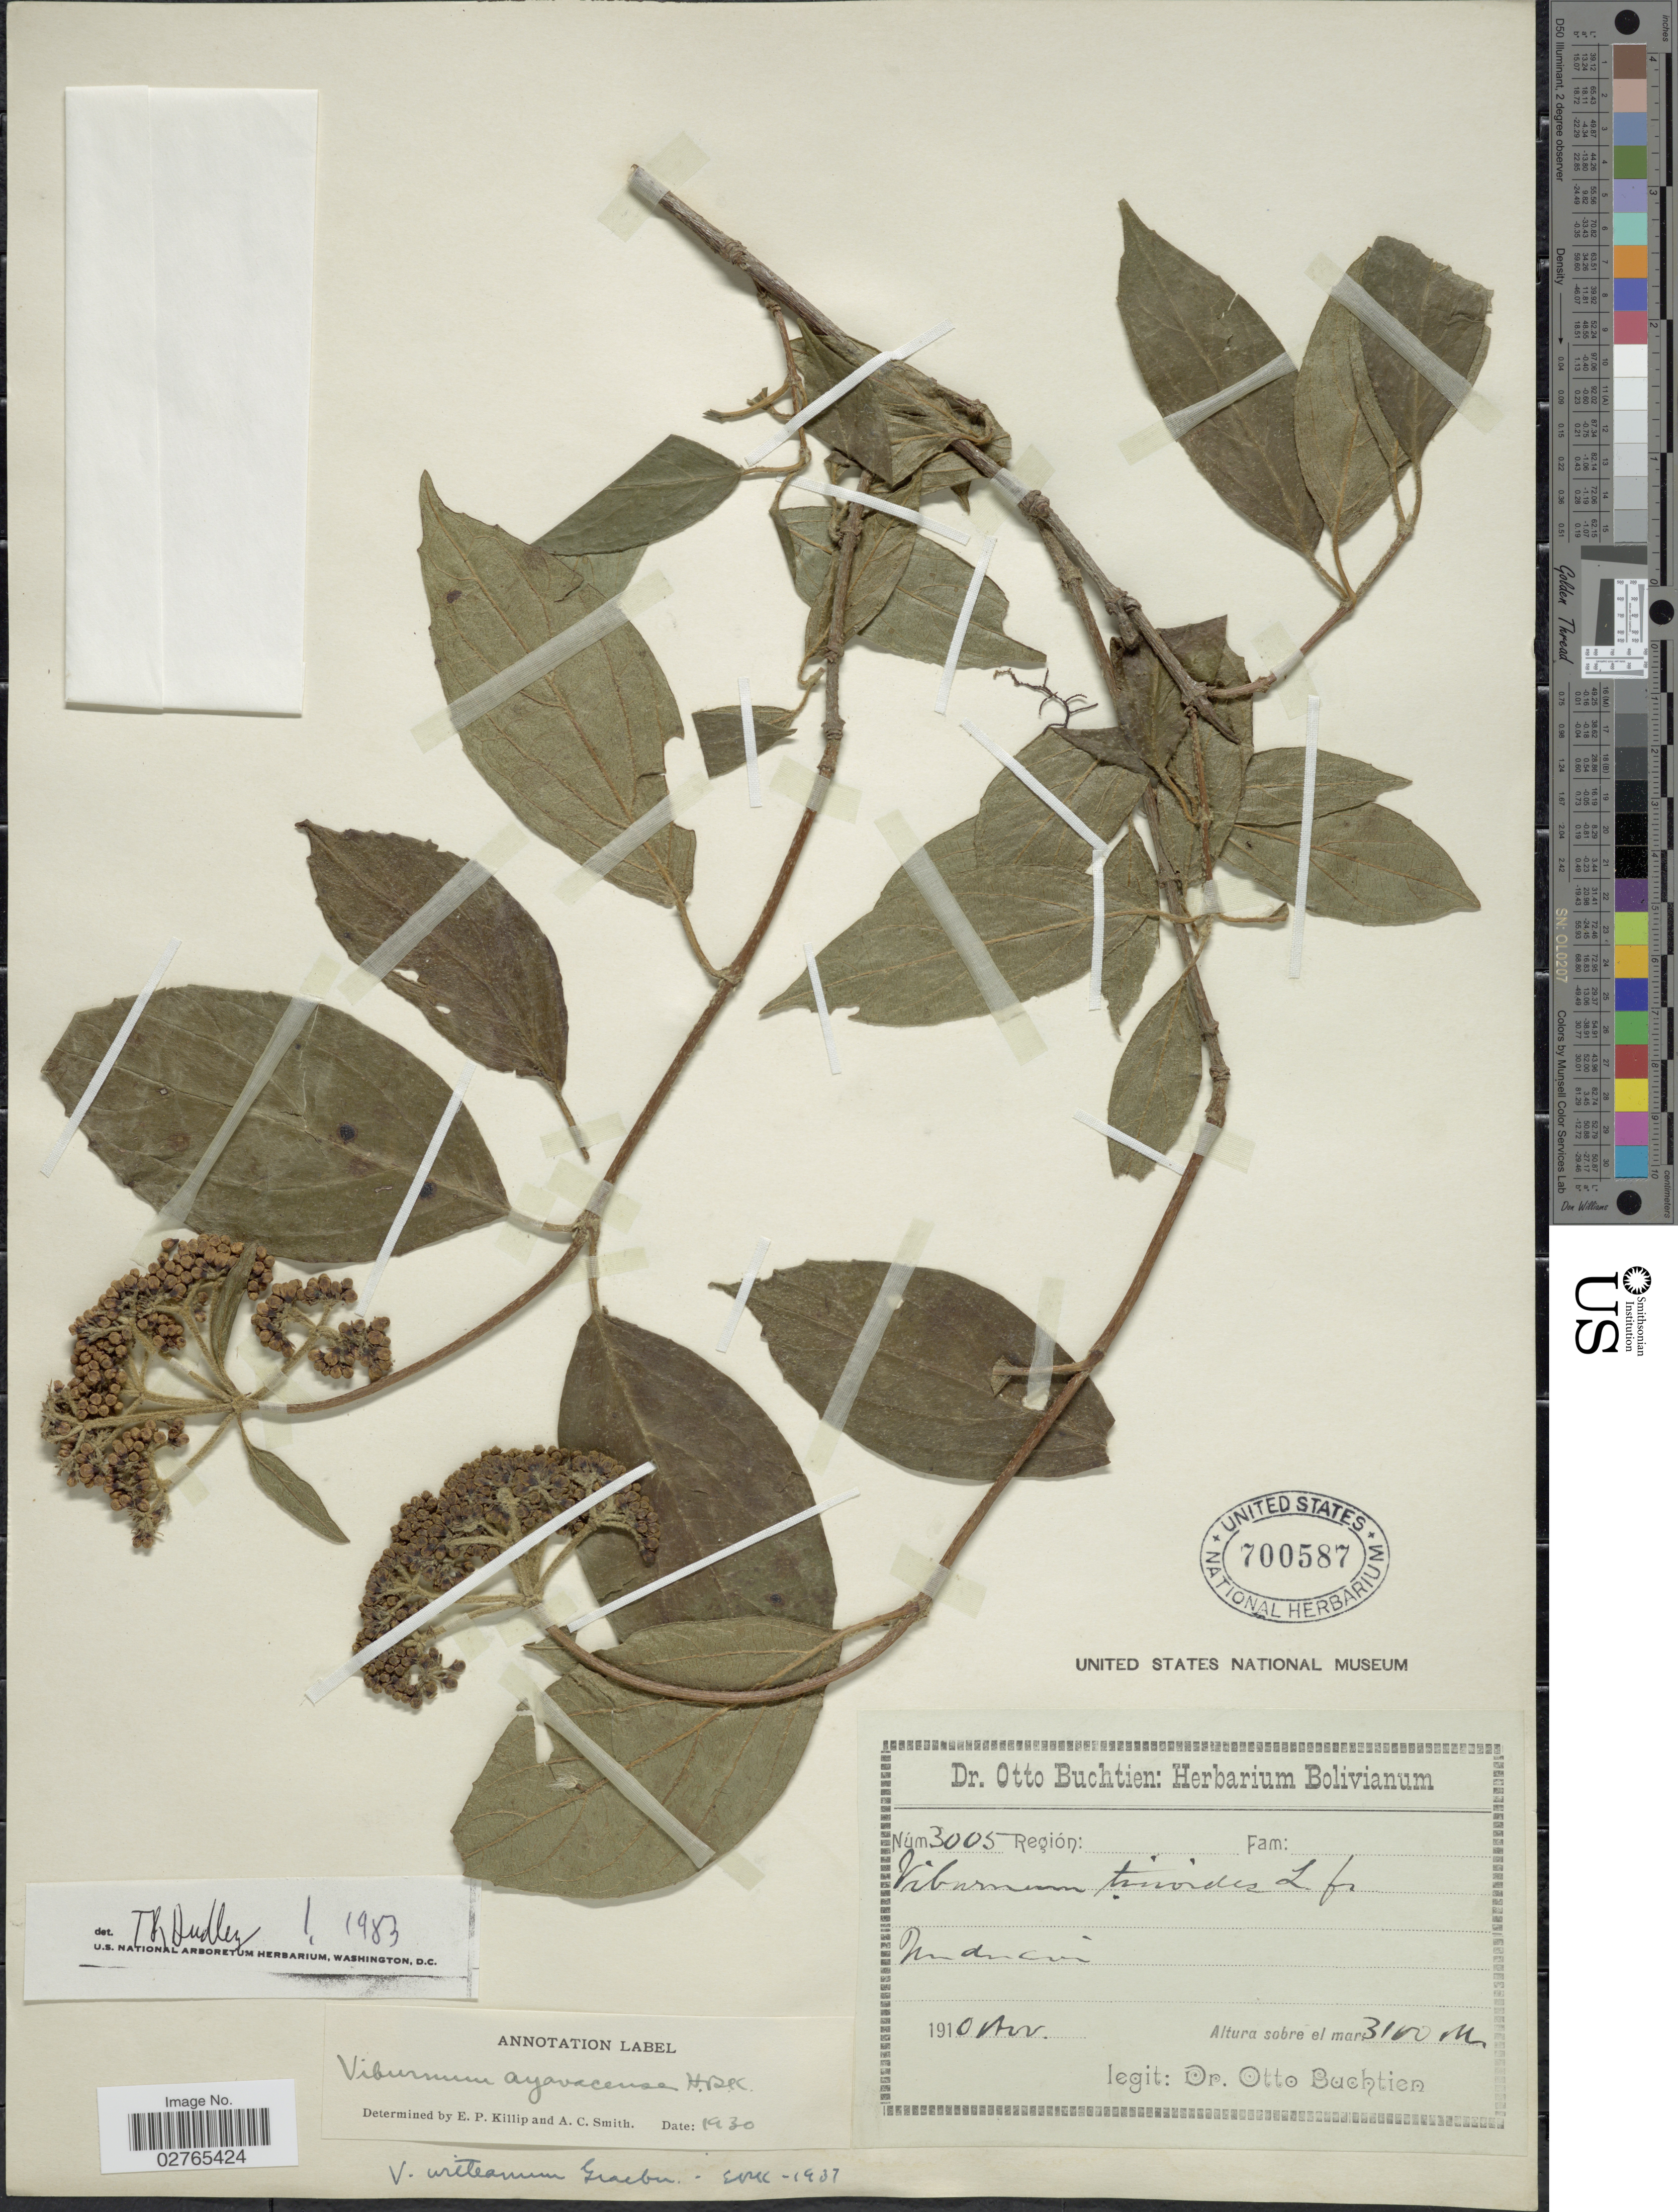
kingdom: Plantae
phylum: Tracheophyta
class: Magnoliopsida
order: Dipsacales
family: Viburnaceae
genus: Viburnum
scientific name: Viburnum witteanum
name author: Graebn.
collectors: O. Buchtien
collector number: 3005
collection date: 1910-11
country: Bolivia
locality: Unduavi.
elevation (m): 3100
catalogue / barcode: US 700587